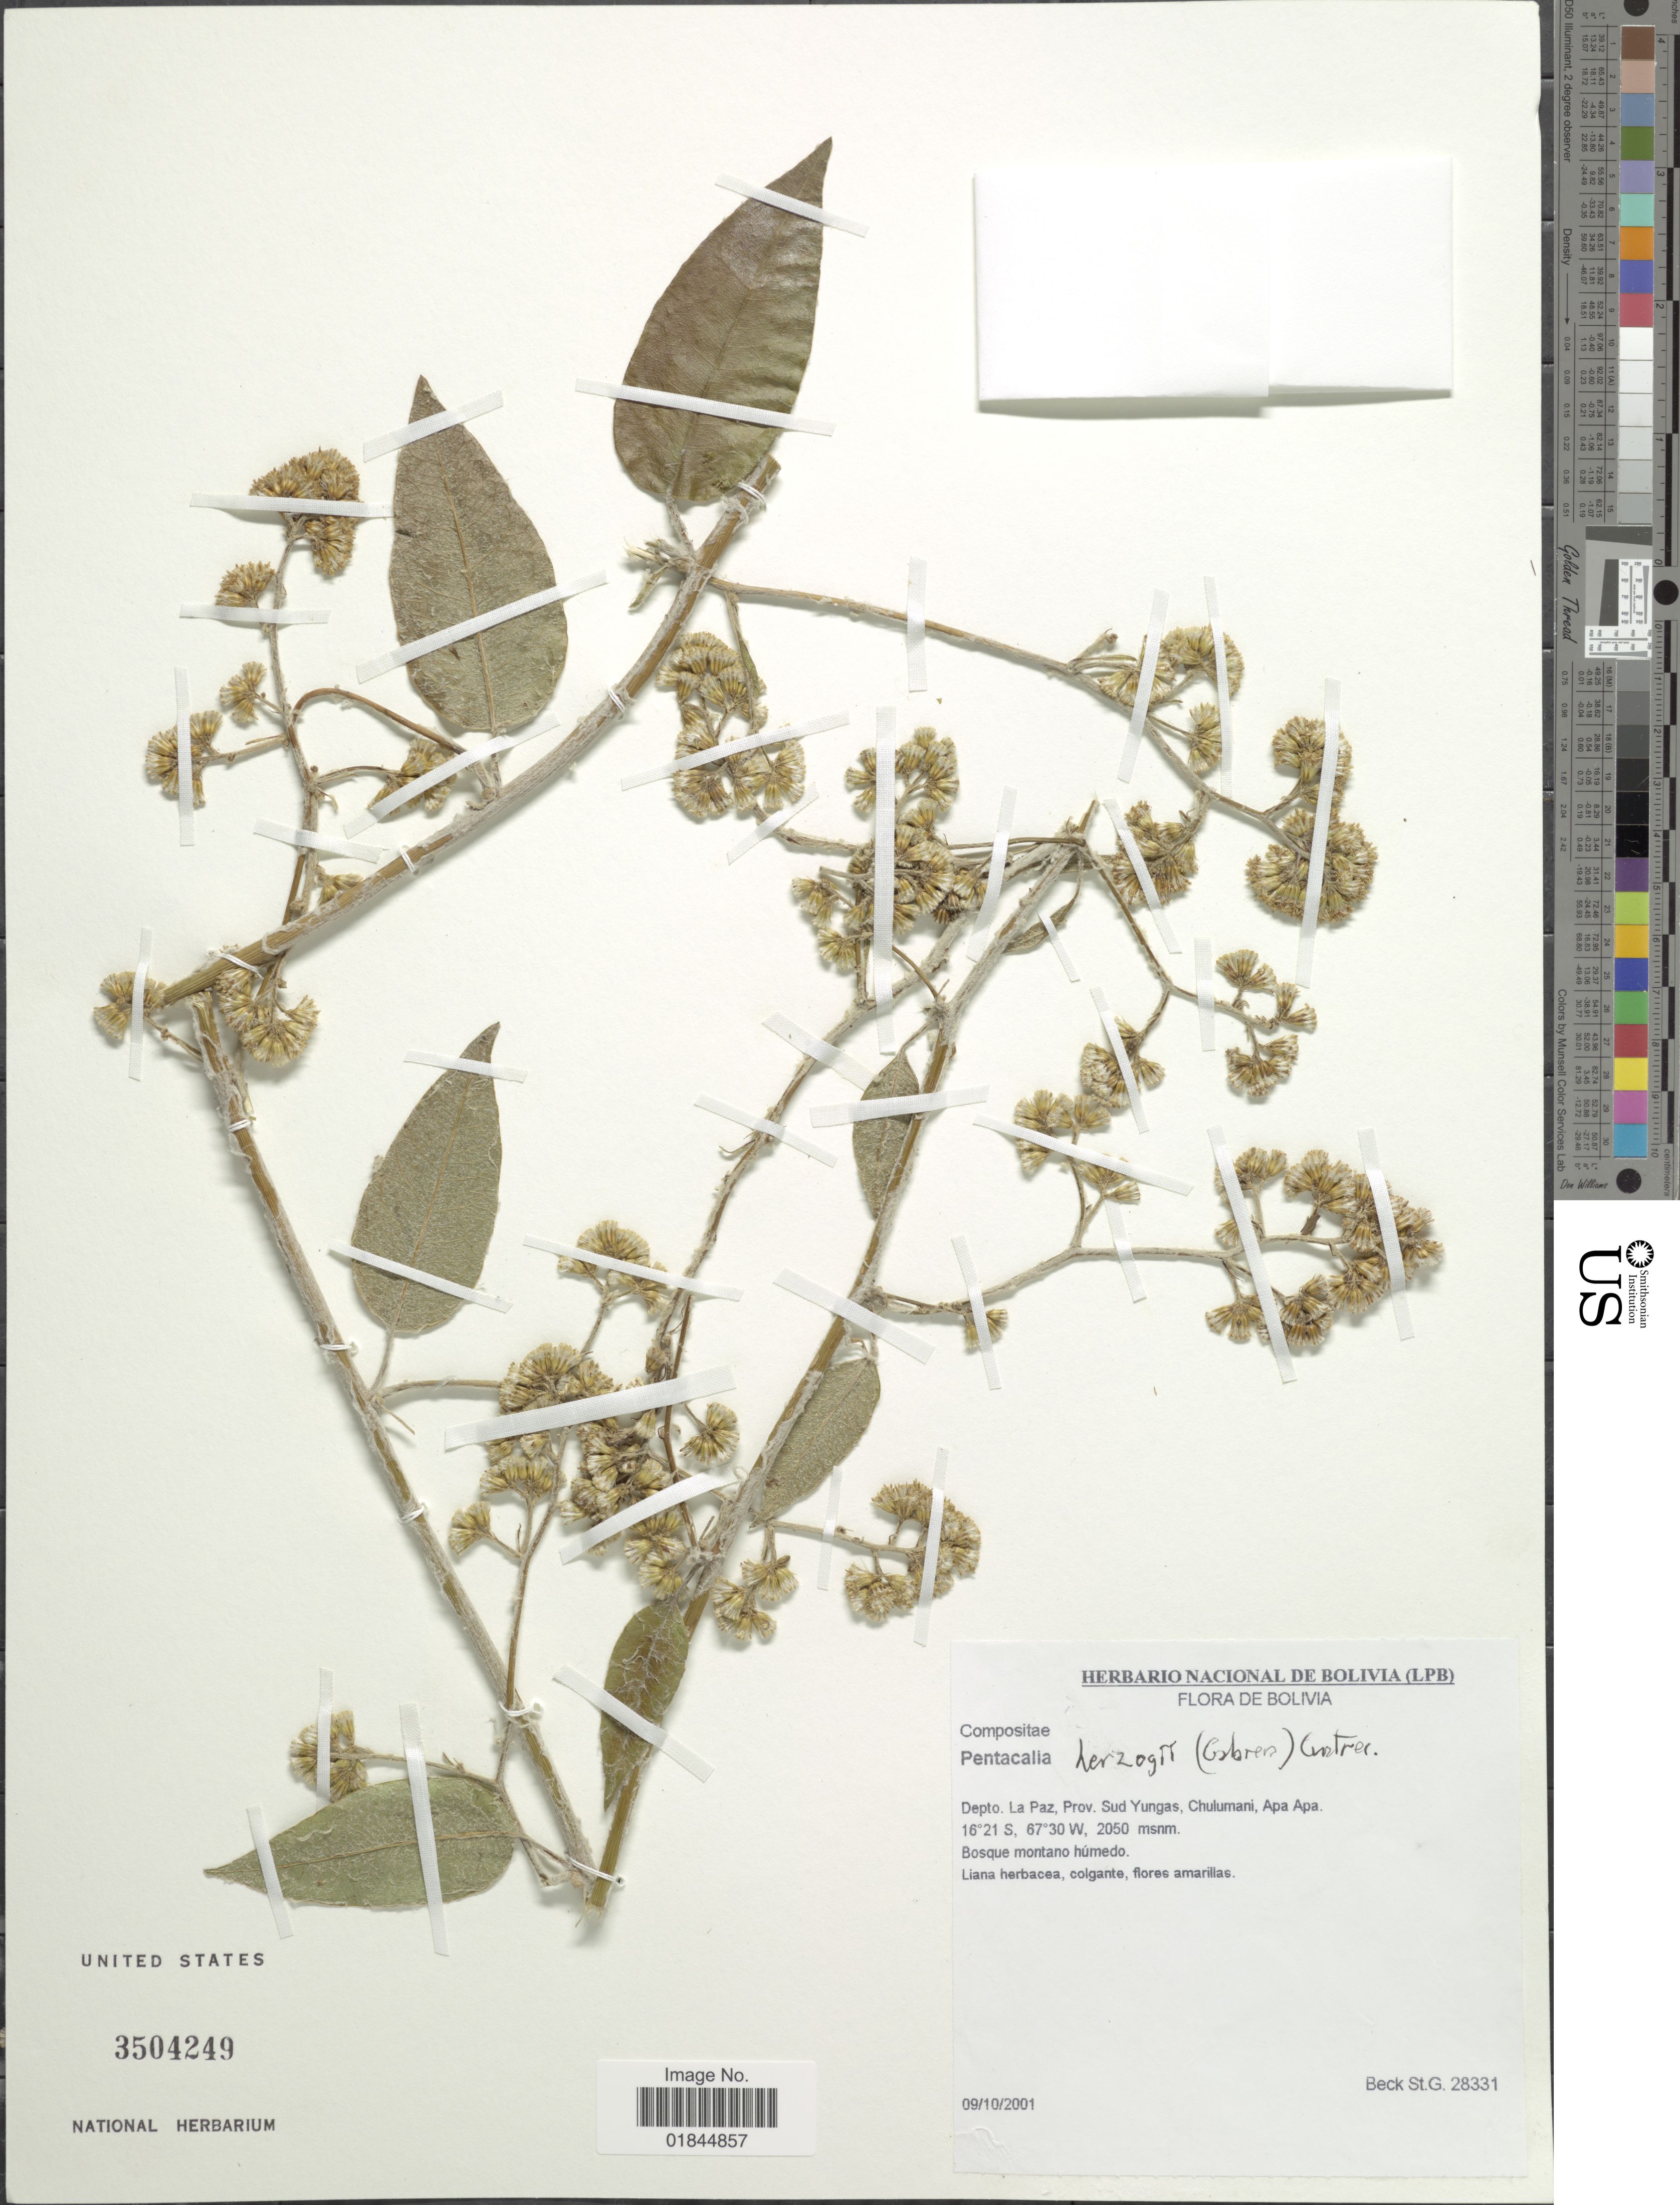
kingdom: Plantae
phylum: Tracheophyta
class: Magnoliopsida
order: Asterales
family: Asteraceae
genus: Pentacalia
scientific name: Pentacalia herzogii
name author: (Cabrera) Cuatrec.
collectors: S. G. Beck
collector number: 28331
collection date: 2001-10-09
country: Bolivia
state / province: La Paz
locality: Depto. La Paz, Prov. Sud Yungas, Chulumani, Apa Apa.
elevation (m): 2050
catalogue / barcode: US 3504249